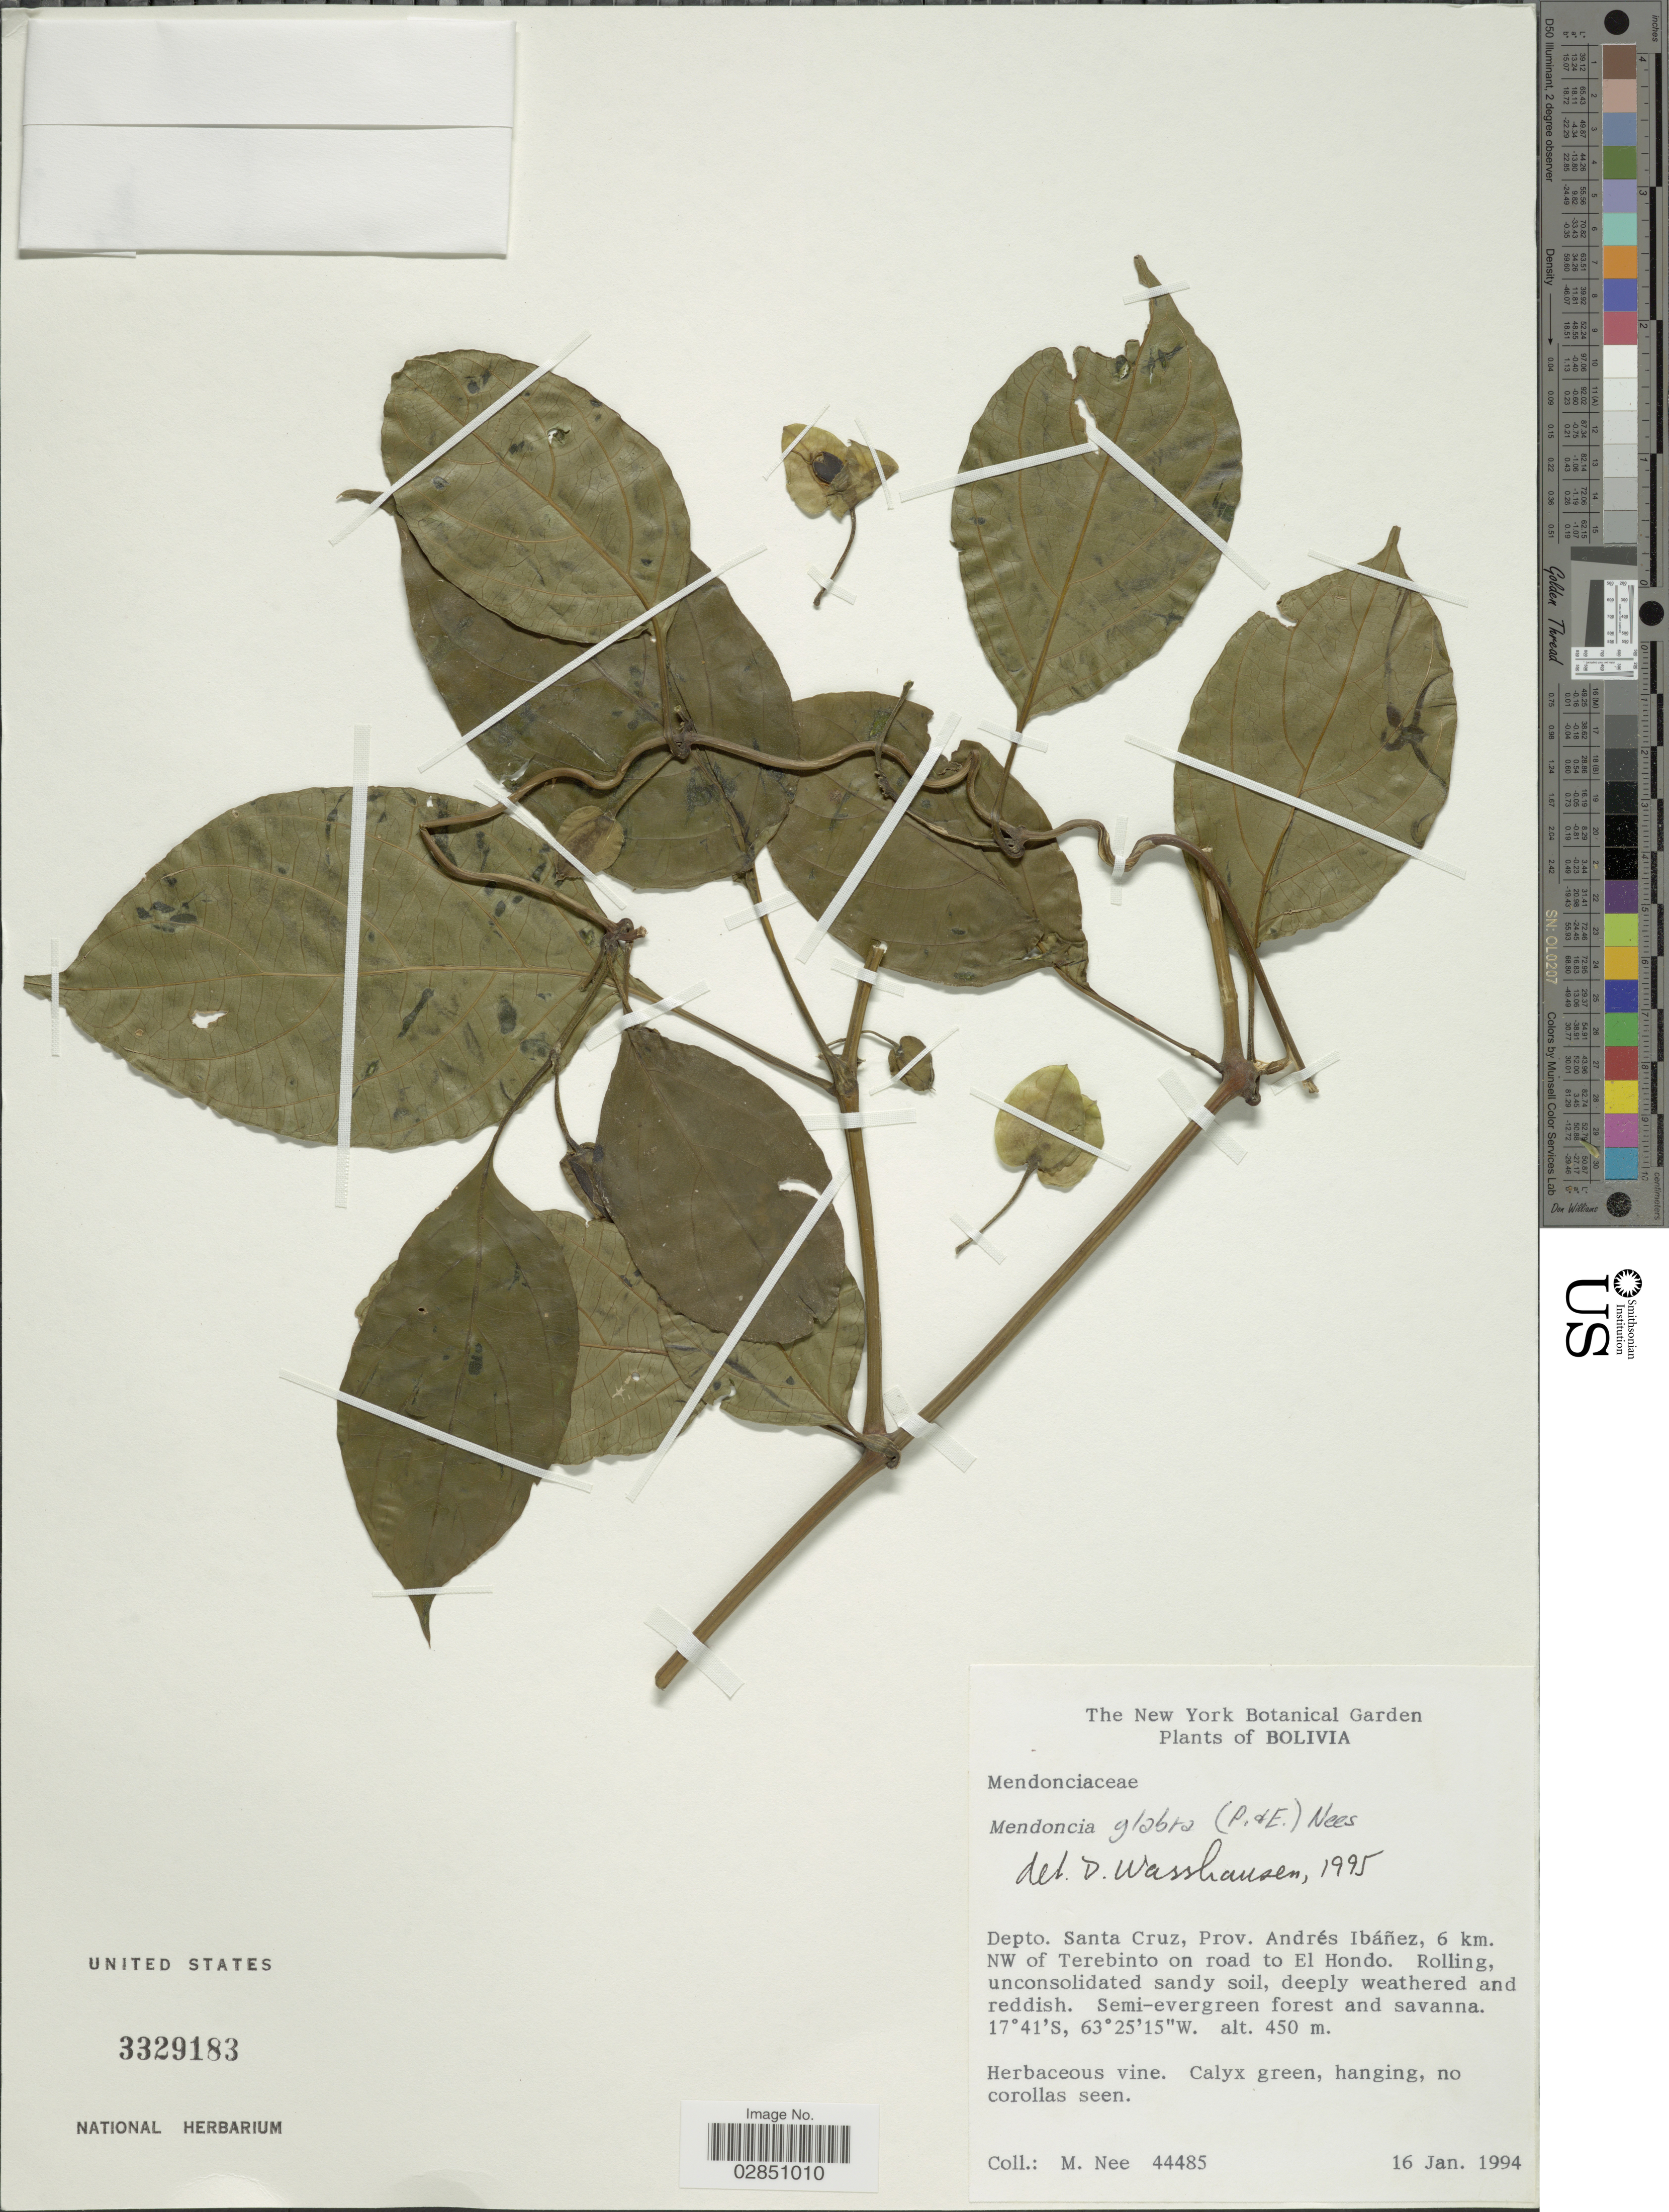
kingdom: Plantae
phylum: Tracheophyta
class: Magnoliopsida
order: Lamiales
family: Acanthaceae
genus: Mendoncia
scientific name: Mendoncia glabra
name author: (Poepp. & Endl.) Nees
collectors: M. Nee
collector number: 44485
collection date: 1994-01-16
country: Bolivia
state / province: Santa Cruz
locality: Depto. Santa Cruz, Prov. Andrés Ibáñez, 6 km. NW of Terebinto on road to El Hondo.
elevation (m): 450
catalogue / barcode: US 3329183